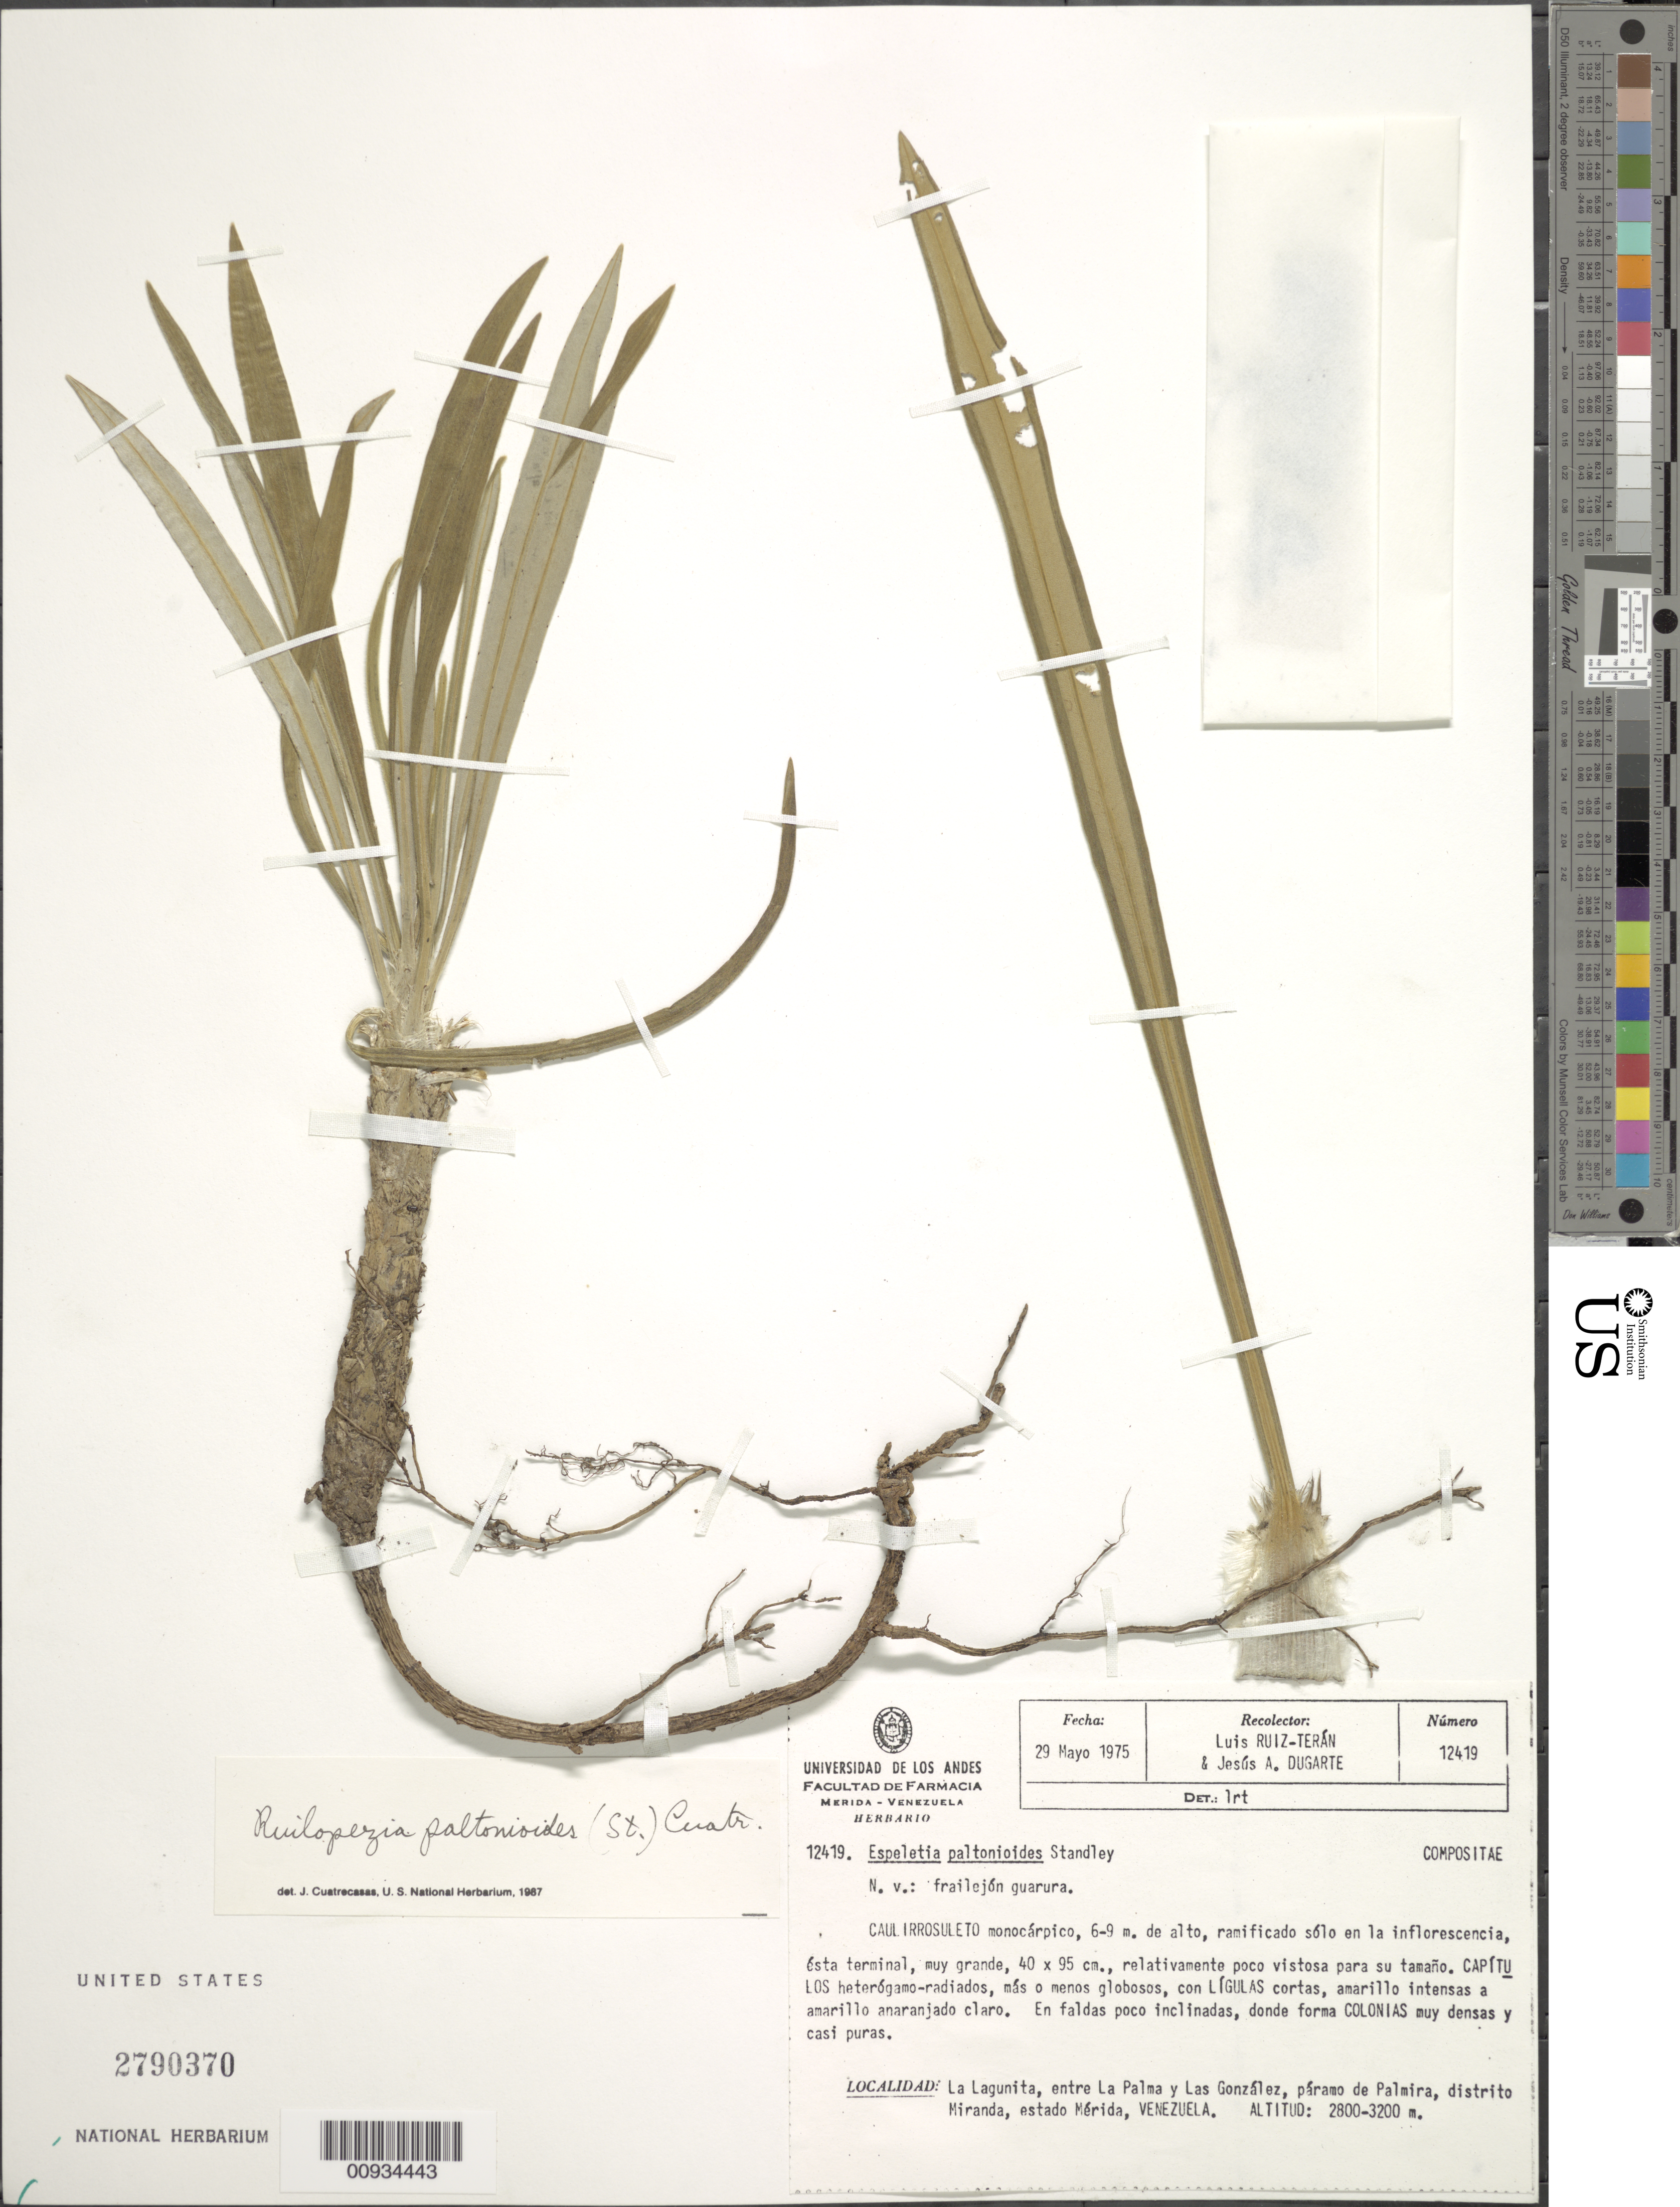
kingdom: Plantae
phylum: Tracheophyta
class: Magnoliopsida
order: Asterales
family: Asteraceae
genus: Ruilopezia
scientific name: Ruilopezia paltonioides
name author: (Standl.) Cuatrec.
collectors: L. Teran & J. Dugarte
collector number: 12419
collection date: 1975-05-29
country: Venezuela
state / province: Mérida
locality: La Lagunita, entre la Palma y Las Gonzalez, paramo de Palmira, Distrito Miranda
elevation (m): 2800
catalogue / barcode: US 2790370